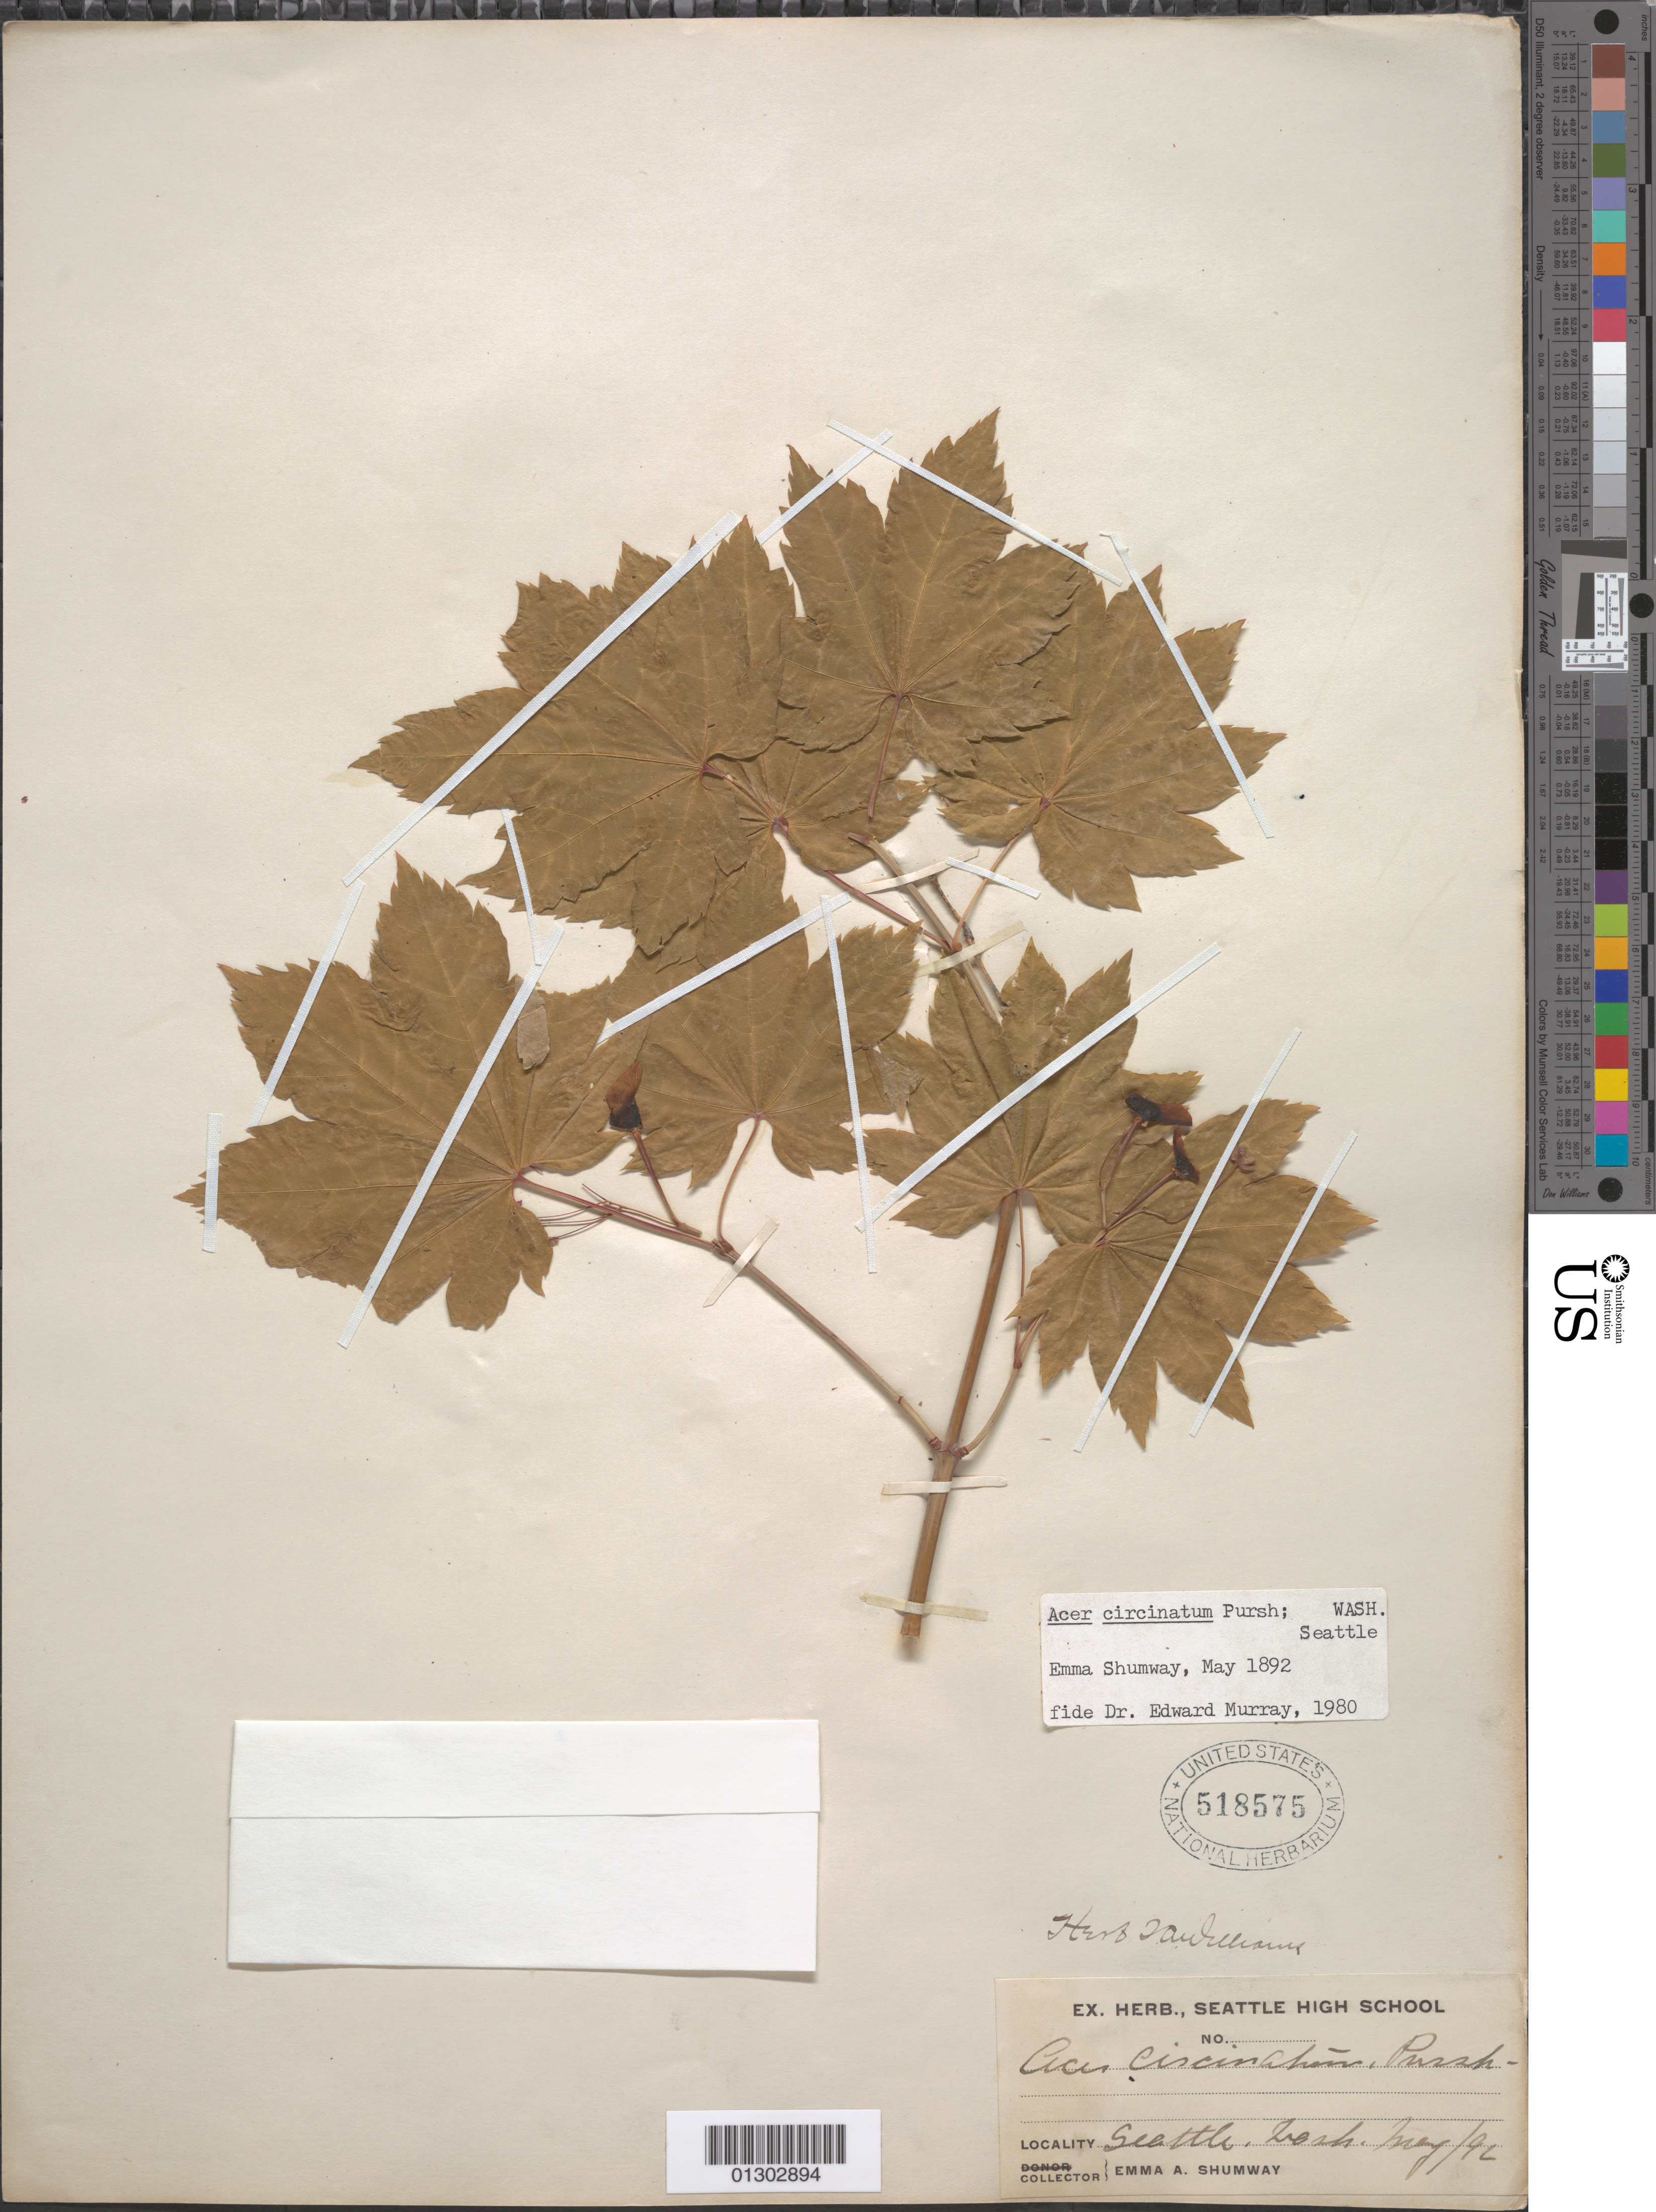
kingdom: Plantae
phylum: Tracheophyta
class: Magnoliopsida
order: Sapindales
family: Sapindaceae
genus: Acer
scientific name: Acer circinatum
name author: Pursh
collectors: E. Shumway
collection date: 1892-05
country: United States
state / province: Washington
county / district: King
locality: Seattle.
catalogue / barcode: US 518575